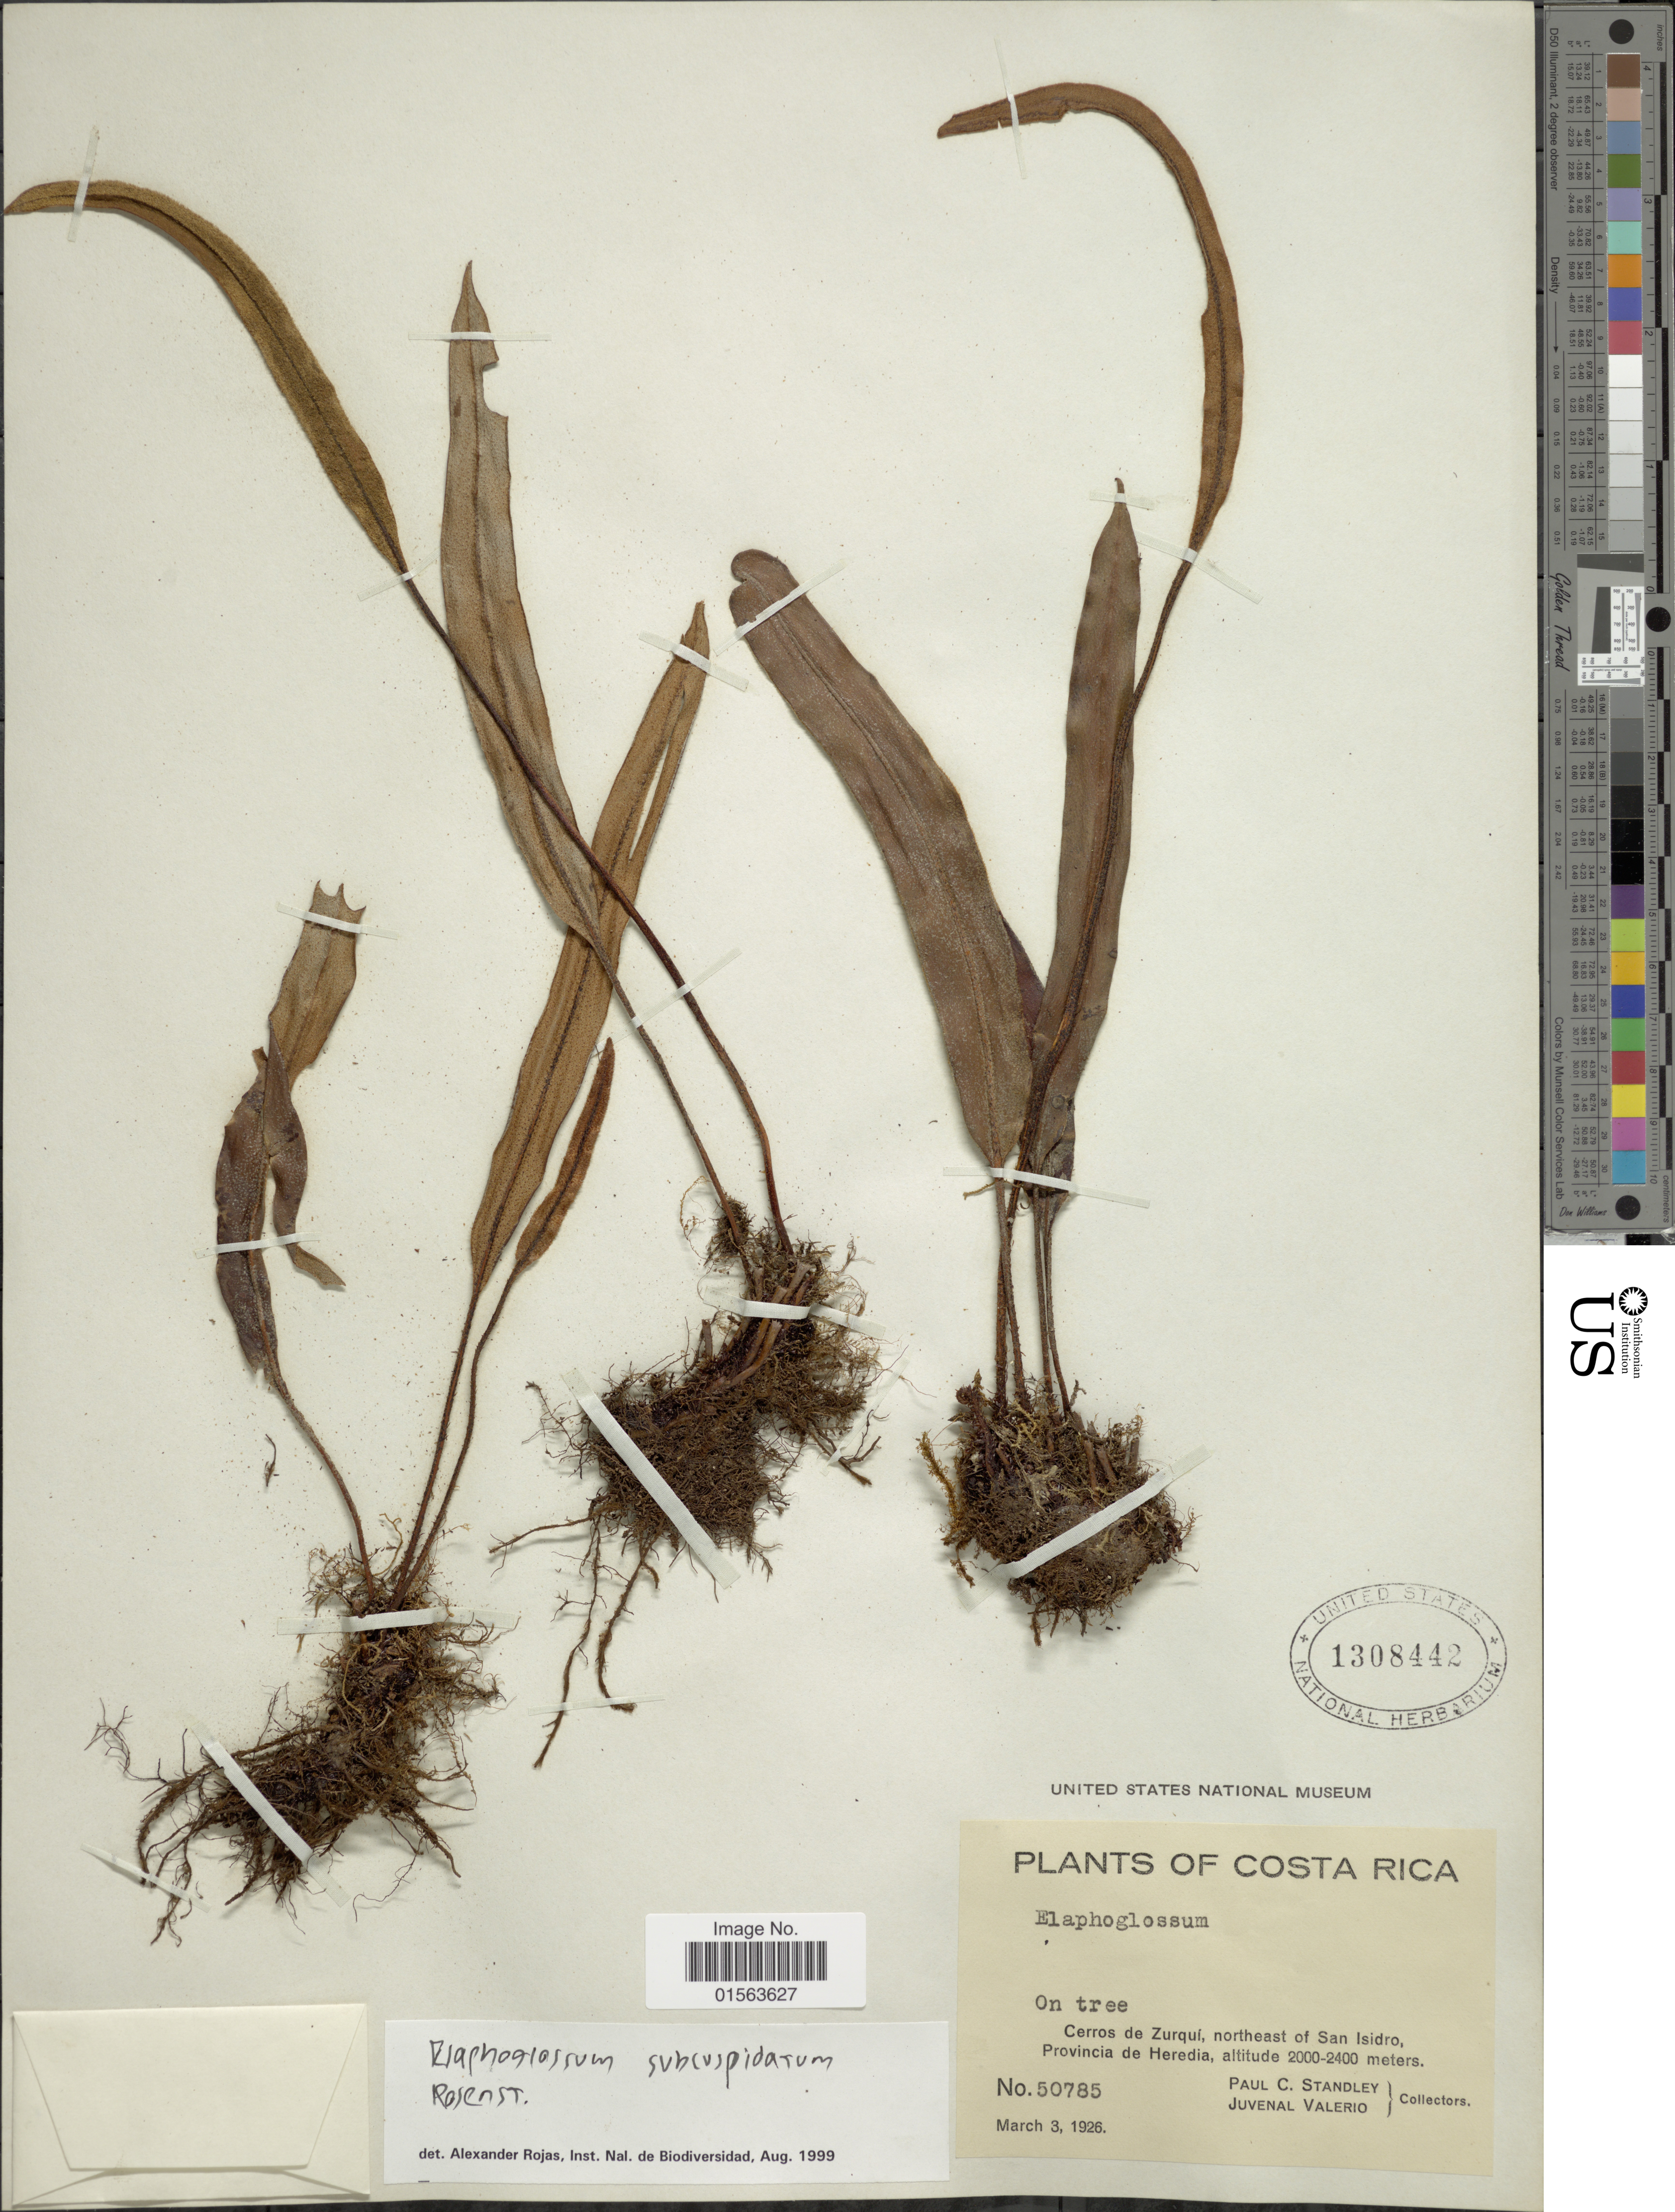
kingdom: Plantae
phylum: Tracheophyta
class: Polypodiopsida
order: Polypodiales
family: Dryopteridaceae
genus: Elaphoglossum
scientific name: Elaphoglossum subcuspidatum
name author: Rosenst.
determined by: Matos, F. B.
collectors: P. C. Standley & J. Valerio R.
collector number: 50785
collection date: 1926-03-03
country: Costa Rica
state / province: Heredia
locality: Cerros de Zurqui, northeast of San Isidro, Provincia de Heredia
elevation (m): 2000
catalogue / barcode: US 1308442